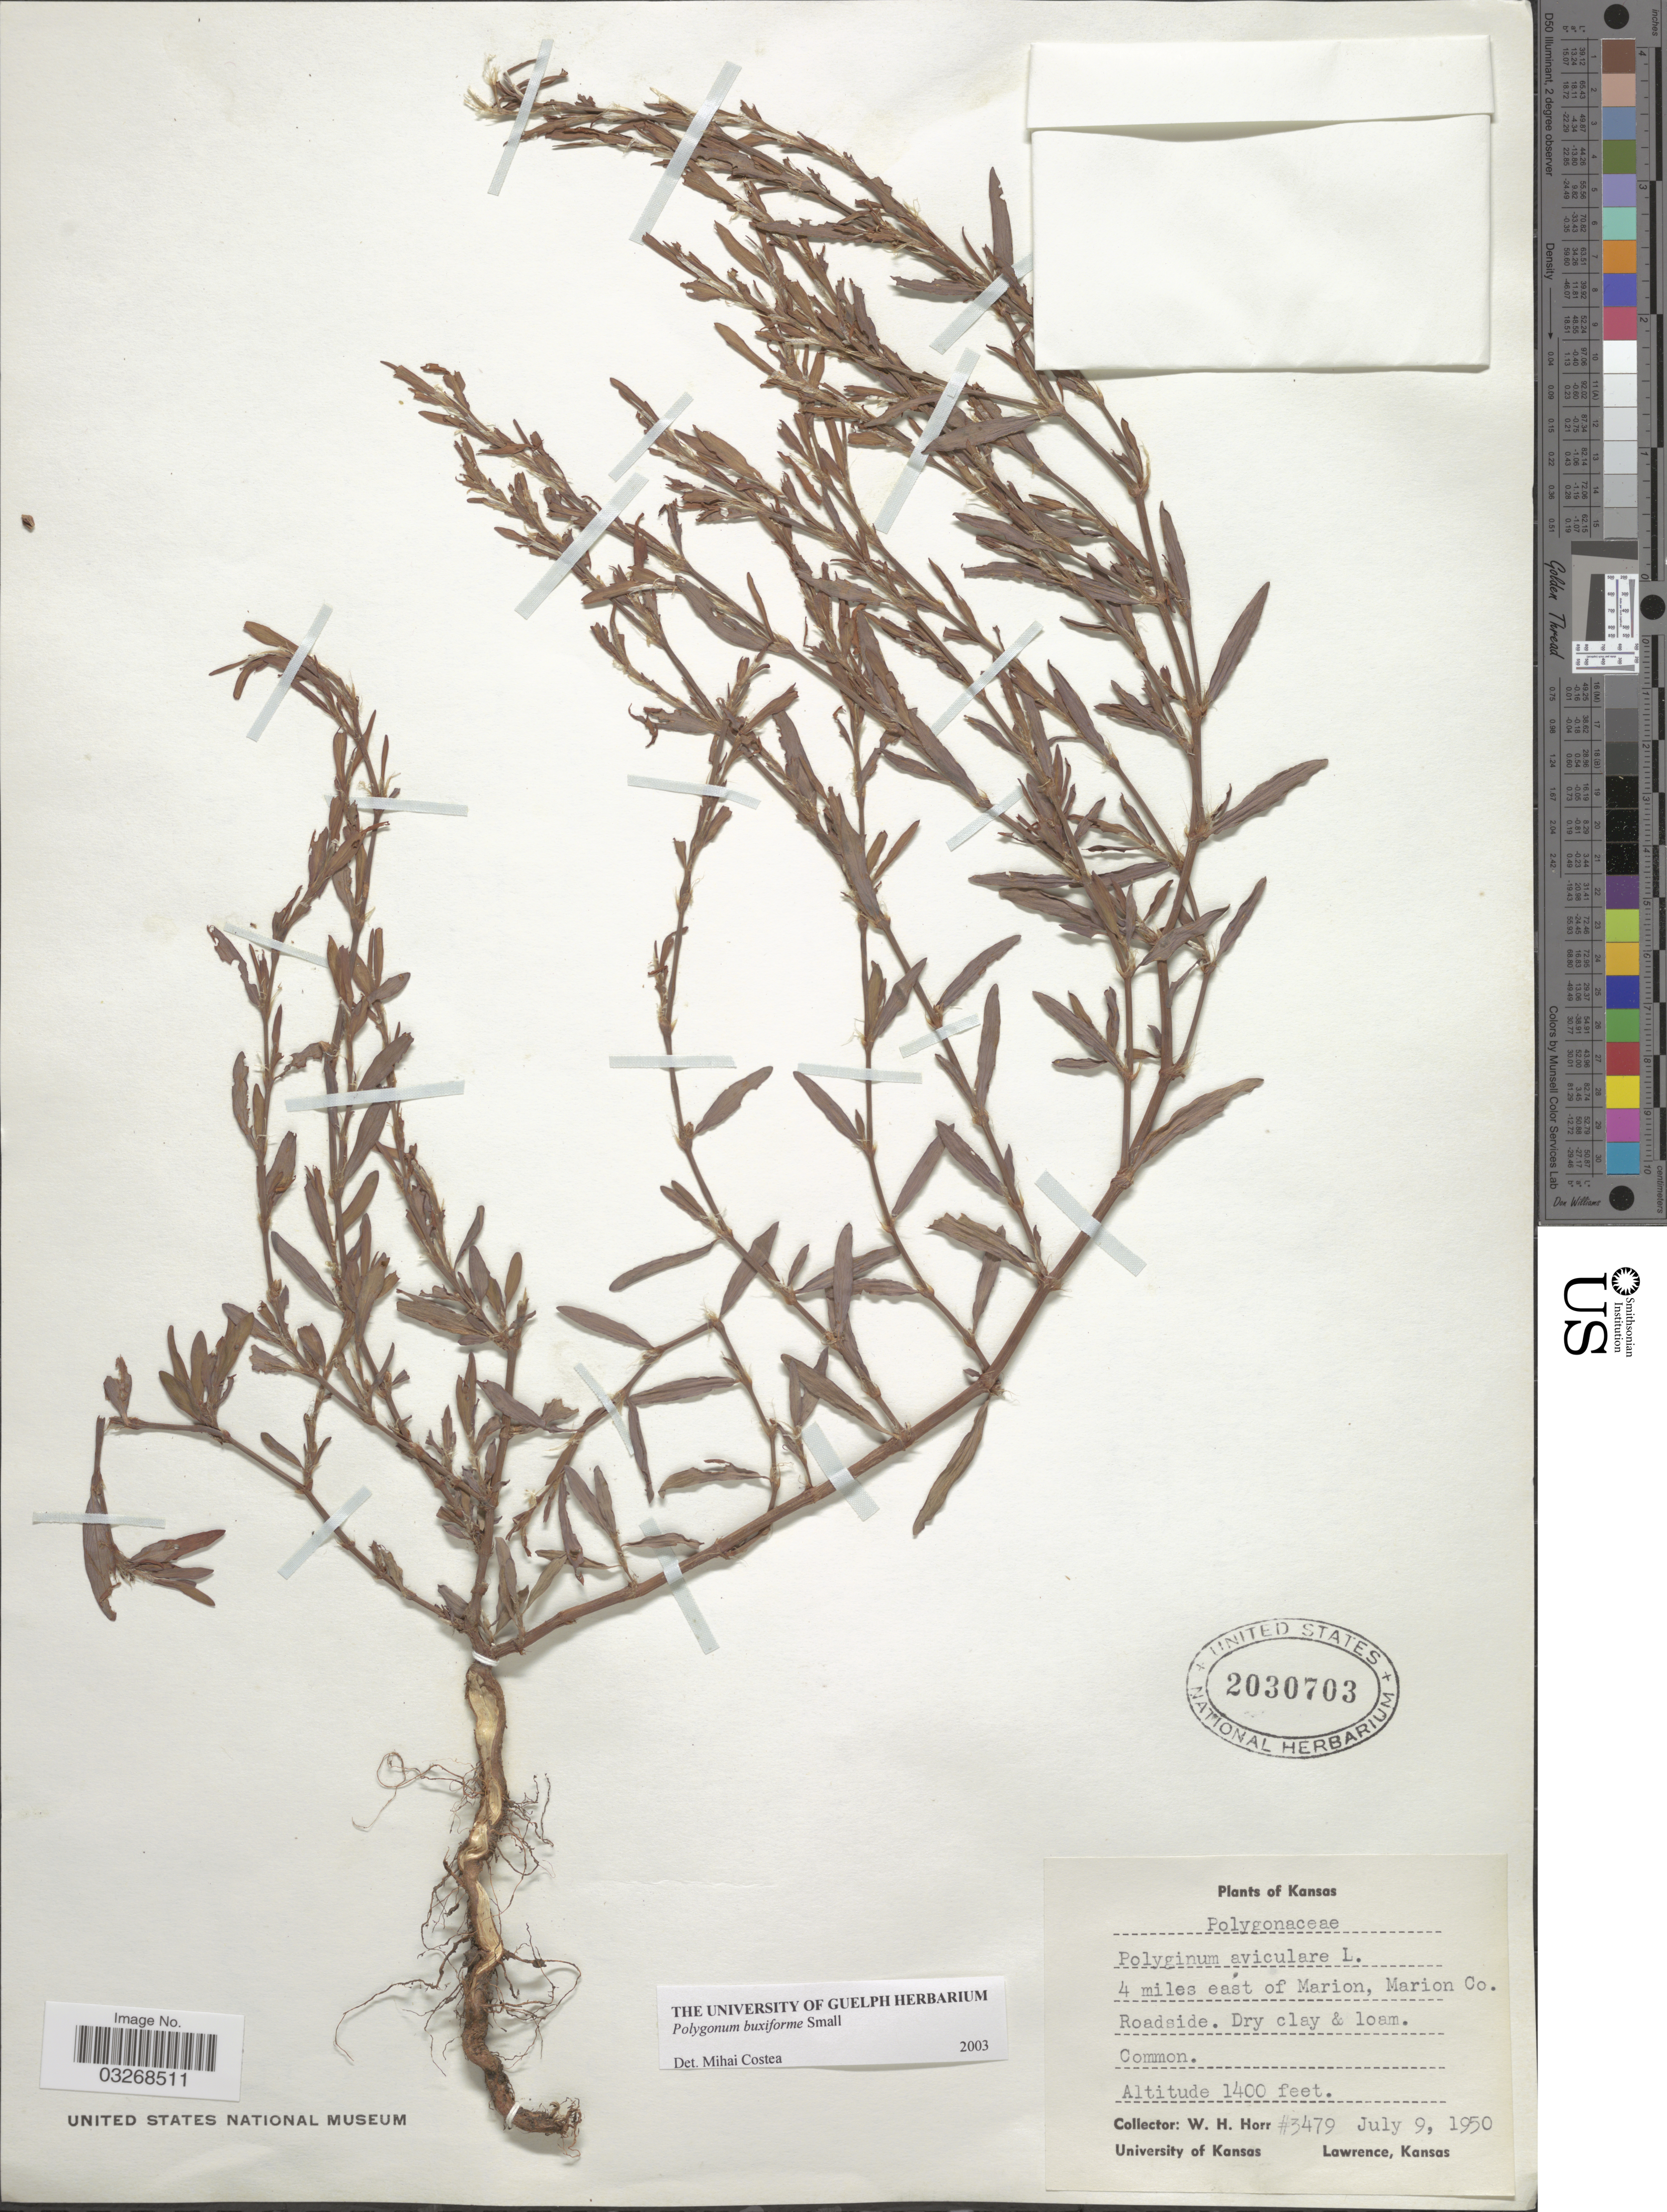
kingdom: Plantae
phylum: Tracheophyta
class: Magnoliopsida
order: Caryophyllales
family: Polygonaceae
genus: Polygonum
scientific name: Polygonum buxiforme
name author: Small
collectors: W. H. Horr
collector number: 3479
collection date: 1950-07-09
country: United States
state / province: Kansas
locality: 4 miles east of Marion, Marion Co.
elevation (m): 427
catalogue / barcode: US 2030703